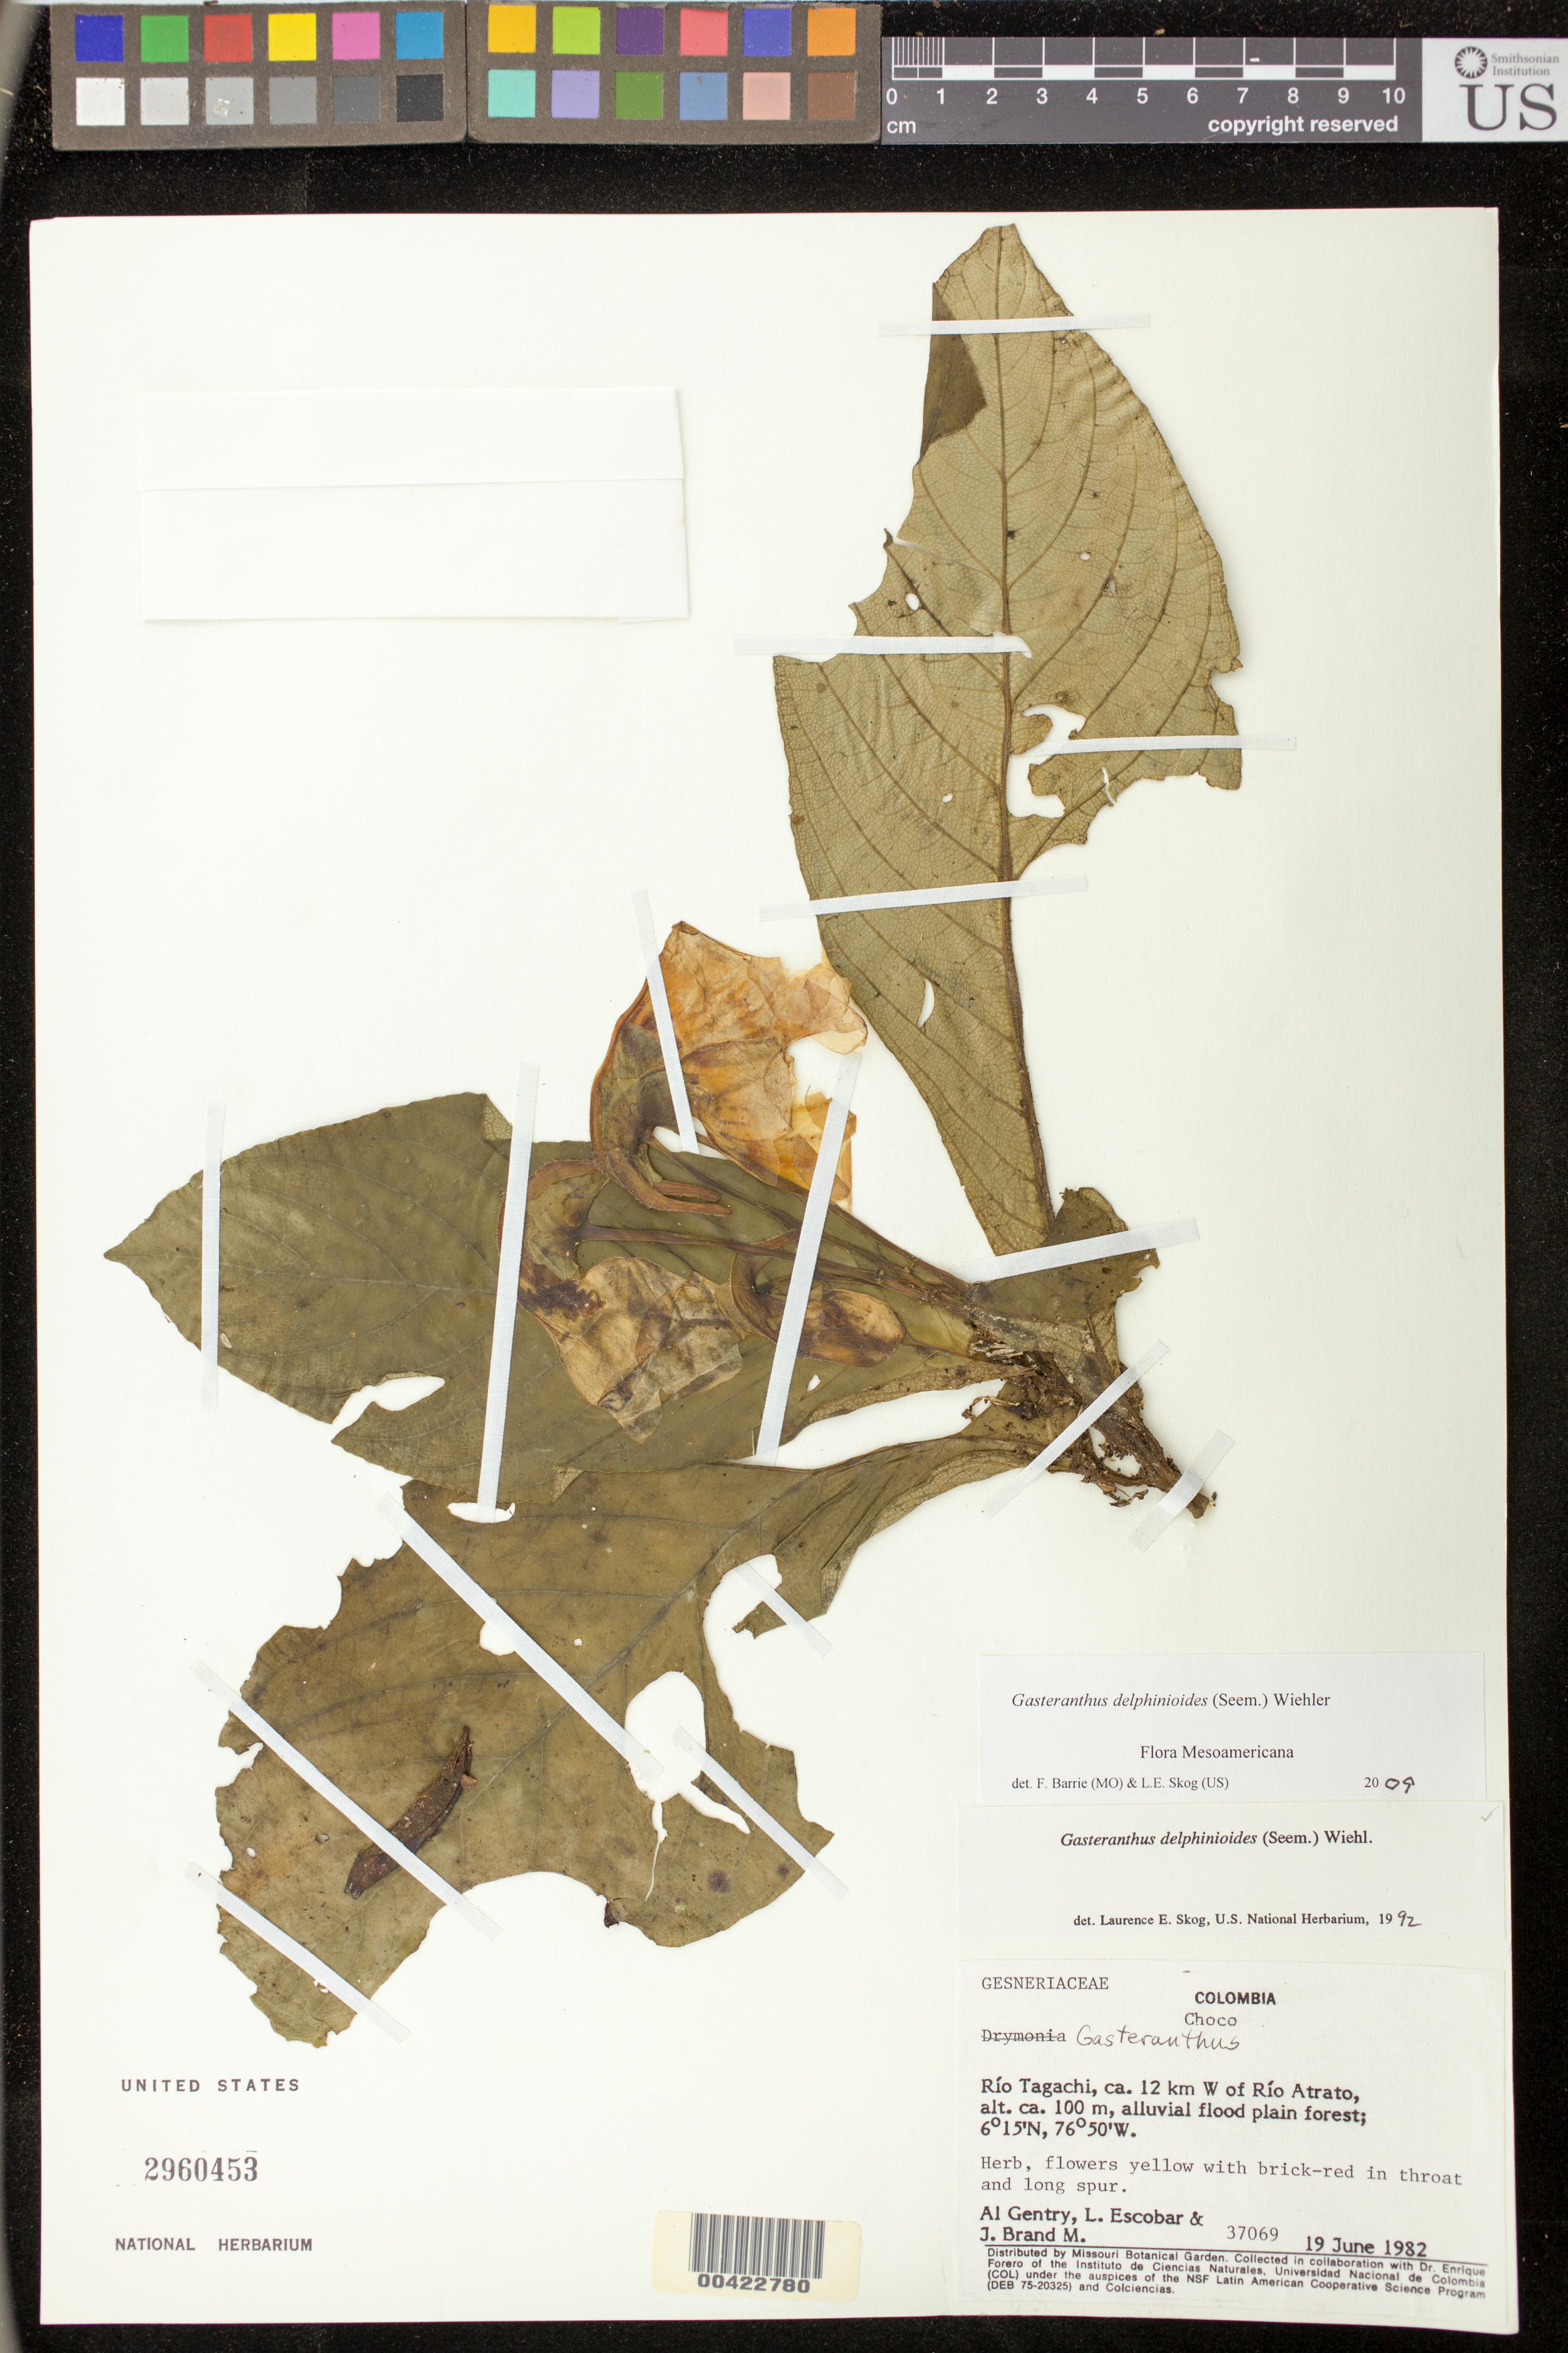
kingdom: Plantae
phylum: Tracheophyta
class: Magnoliopsida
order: Lamiales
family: Gesneriaceae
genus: Gasteranthus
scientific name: Gasteranthus delphinioides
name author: (Seem.) Wiehler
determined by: Skog, Laurence E.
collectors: A. H. Gentry, L. Escobar & M. J. Brand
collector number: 37069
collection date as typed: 19 Jun 1982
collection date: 1982-06-19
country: Colombia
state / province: Chocó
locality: Rio Tagachi, ca. 12 km W of Río Atrato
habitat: Alluvial flood plain forest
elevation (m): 100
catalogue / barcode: US 2960453